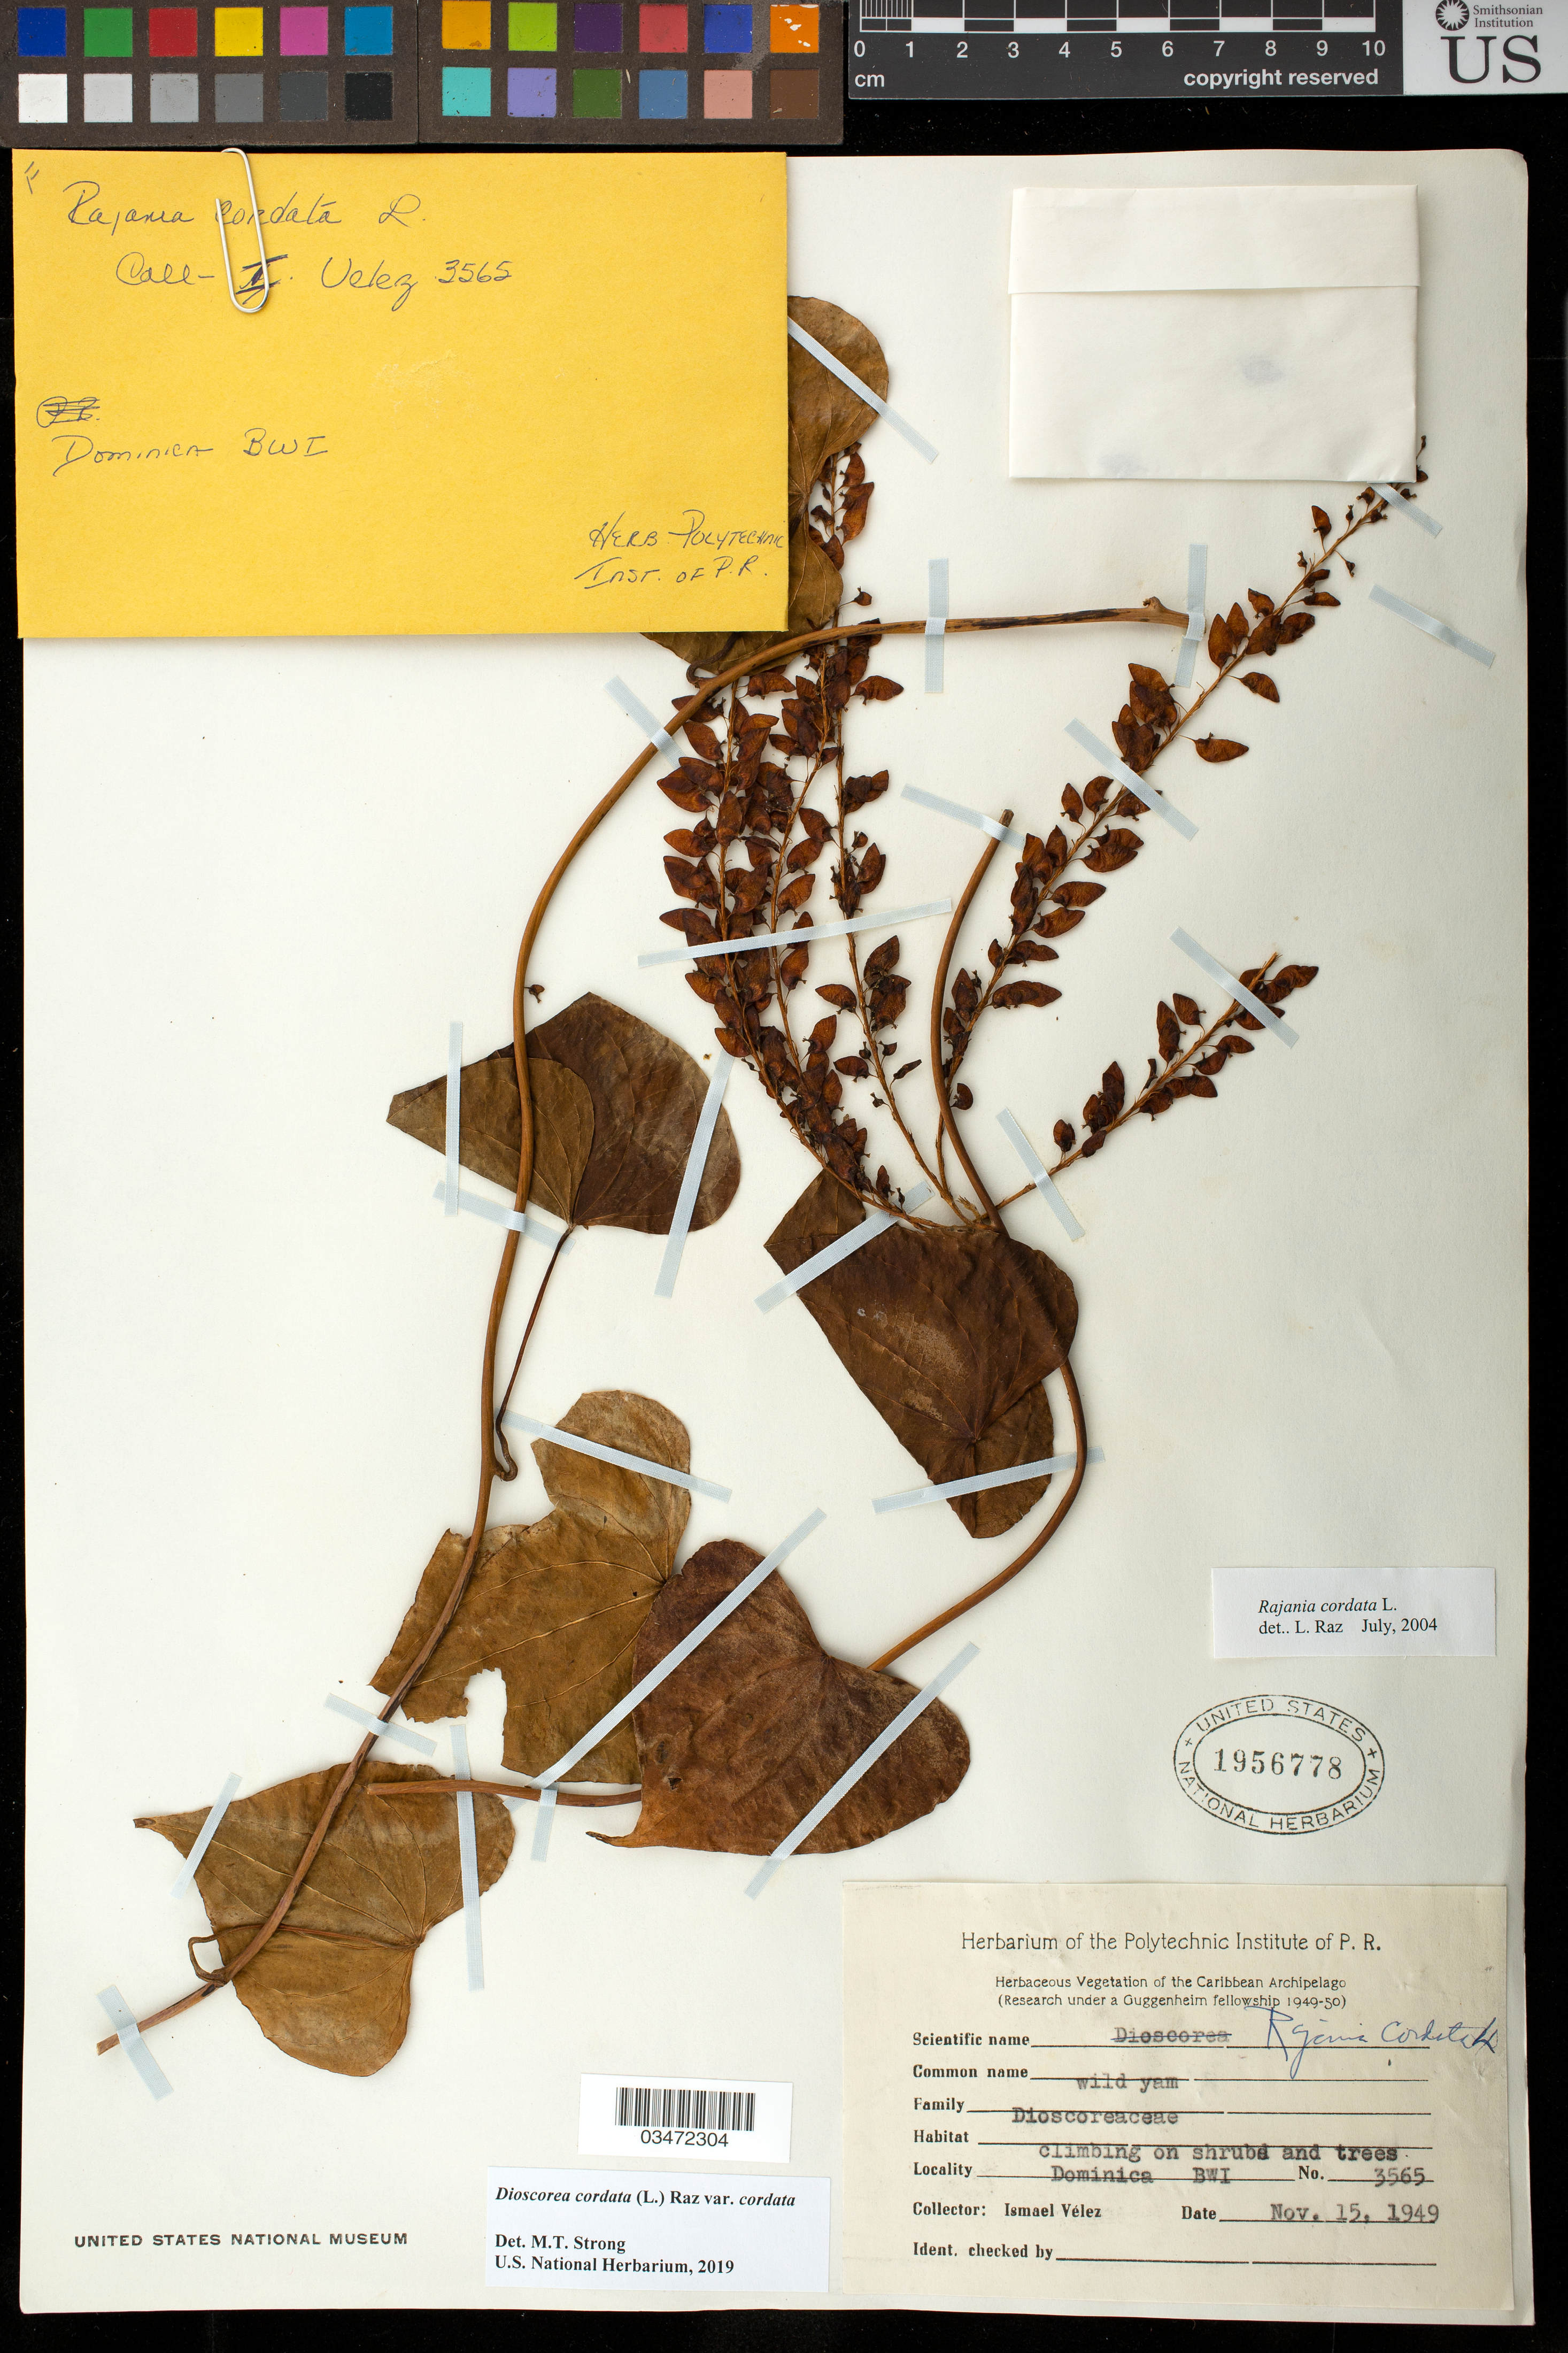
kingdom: Plantae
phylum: Tracheophyta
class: Liliopsida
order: Dioscoreales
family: Dioscoreaceae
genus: Dioscorea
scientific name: Dioscorea cordata var. cordata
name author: (L.) Raz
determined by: Strong, M. T., (US), Smithsonian Institution - National Museum of Natural History (UNITED STATES)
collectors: I. Vélez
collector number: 3565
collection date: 1949-11-15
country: Dominica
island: Dominica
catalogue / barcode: US 1956778